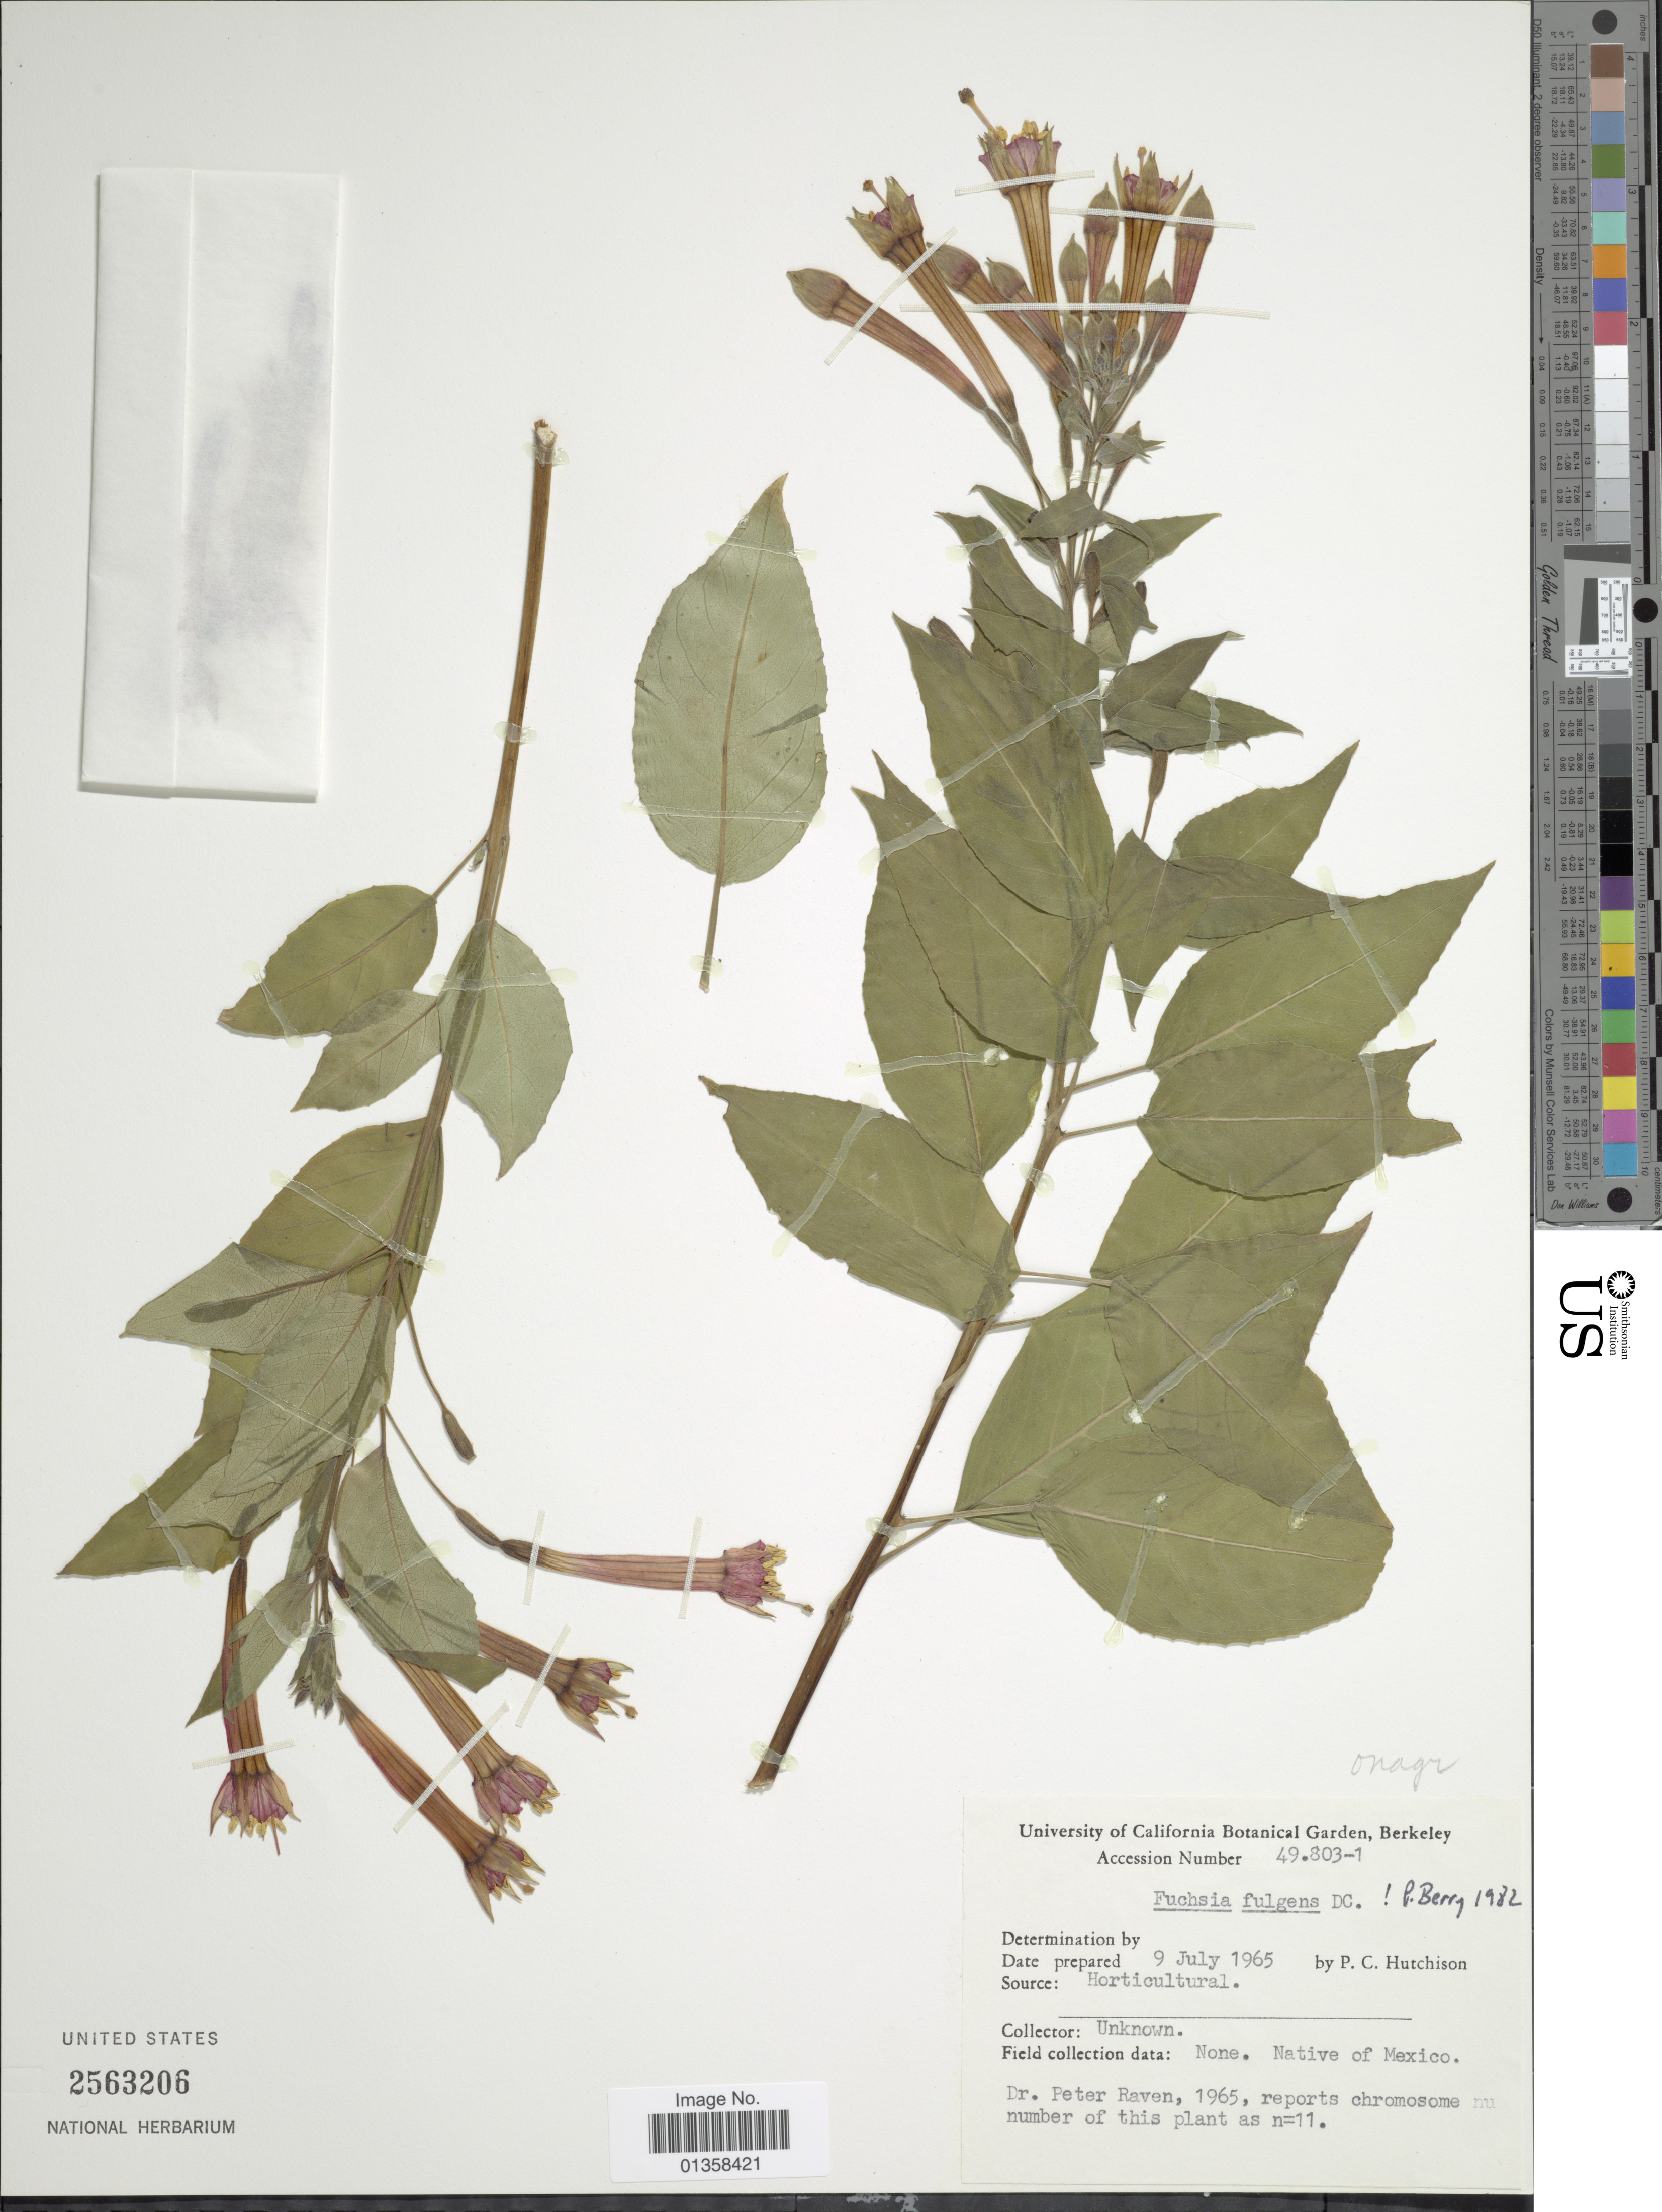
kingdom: Plantae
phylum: Tracheophyta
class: Magnoliopsida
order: Myrtales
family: Onagraceae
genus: Fuchsia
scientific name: Fuchsia fulgens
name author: DC.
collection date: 1965-07-09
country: Mexico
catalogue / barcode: US 2563206